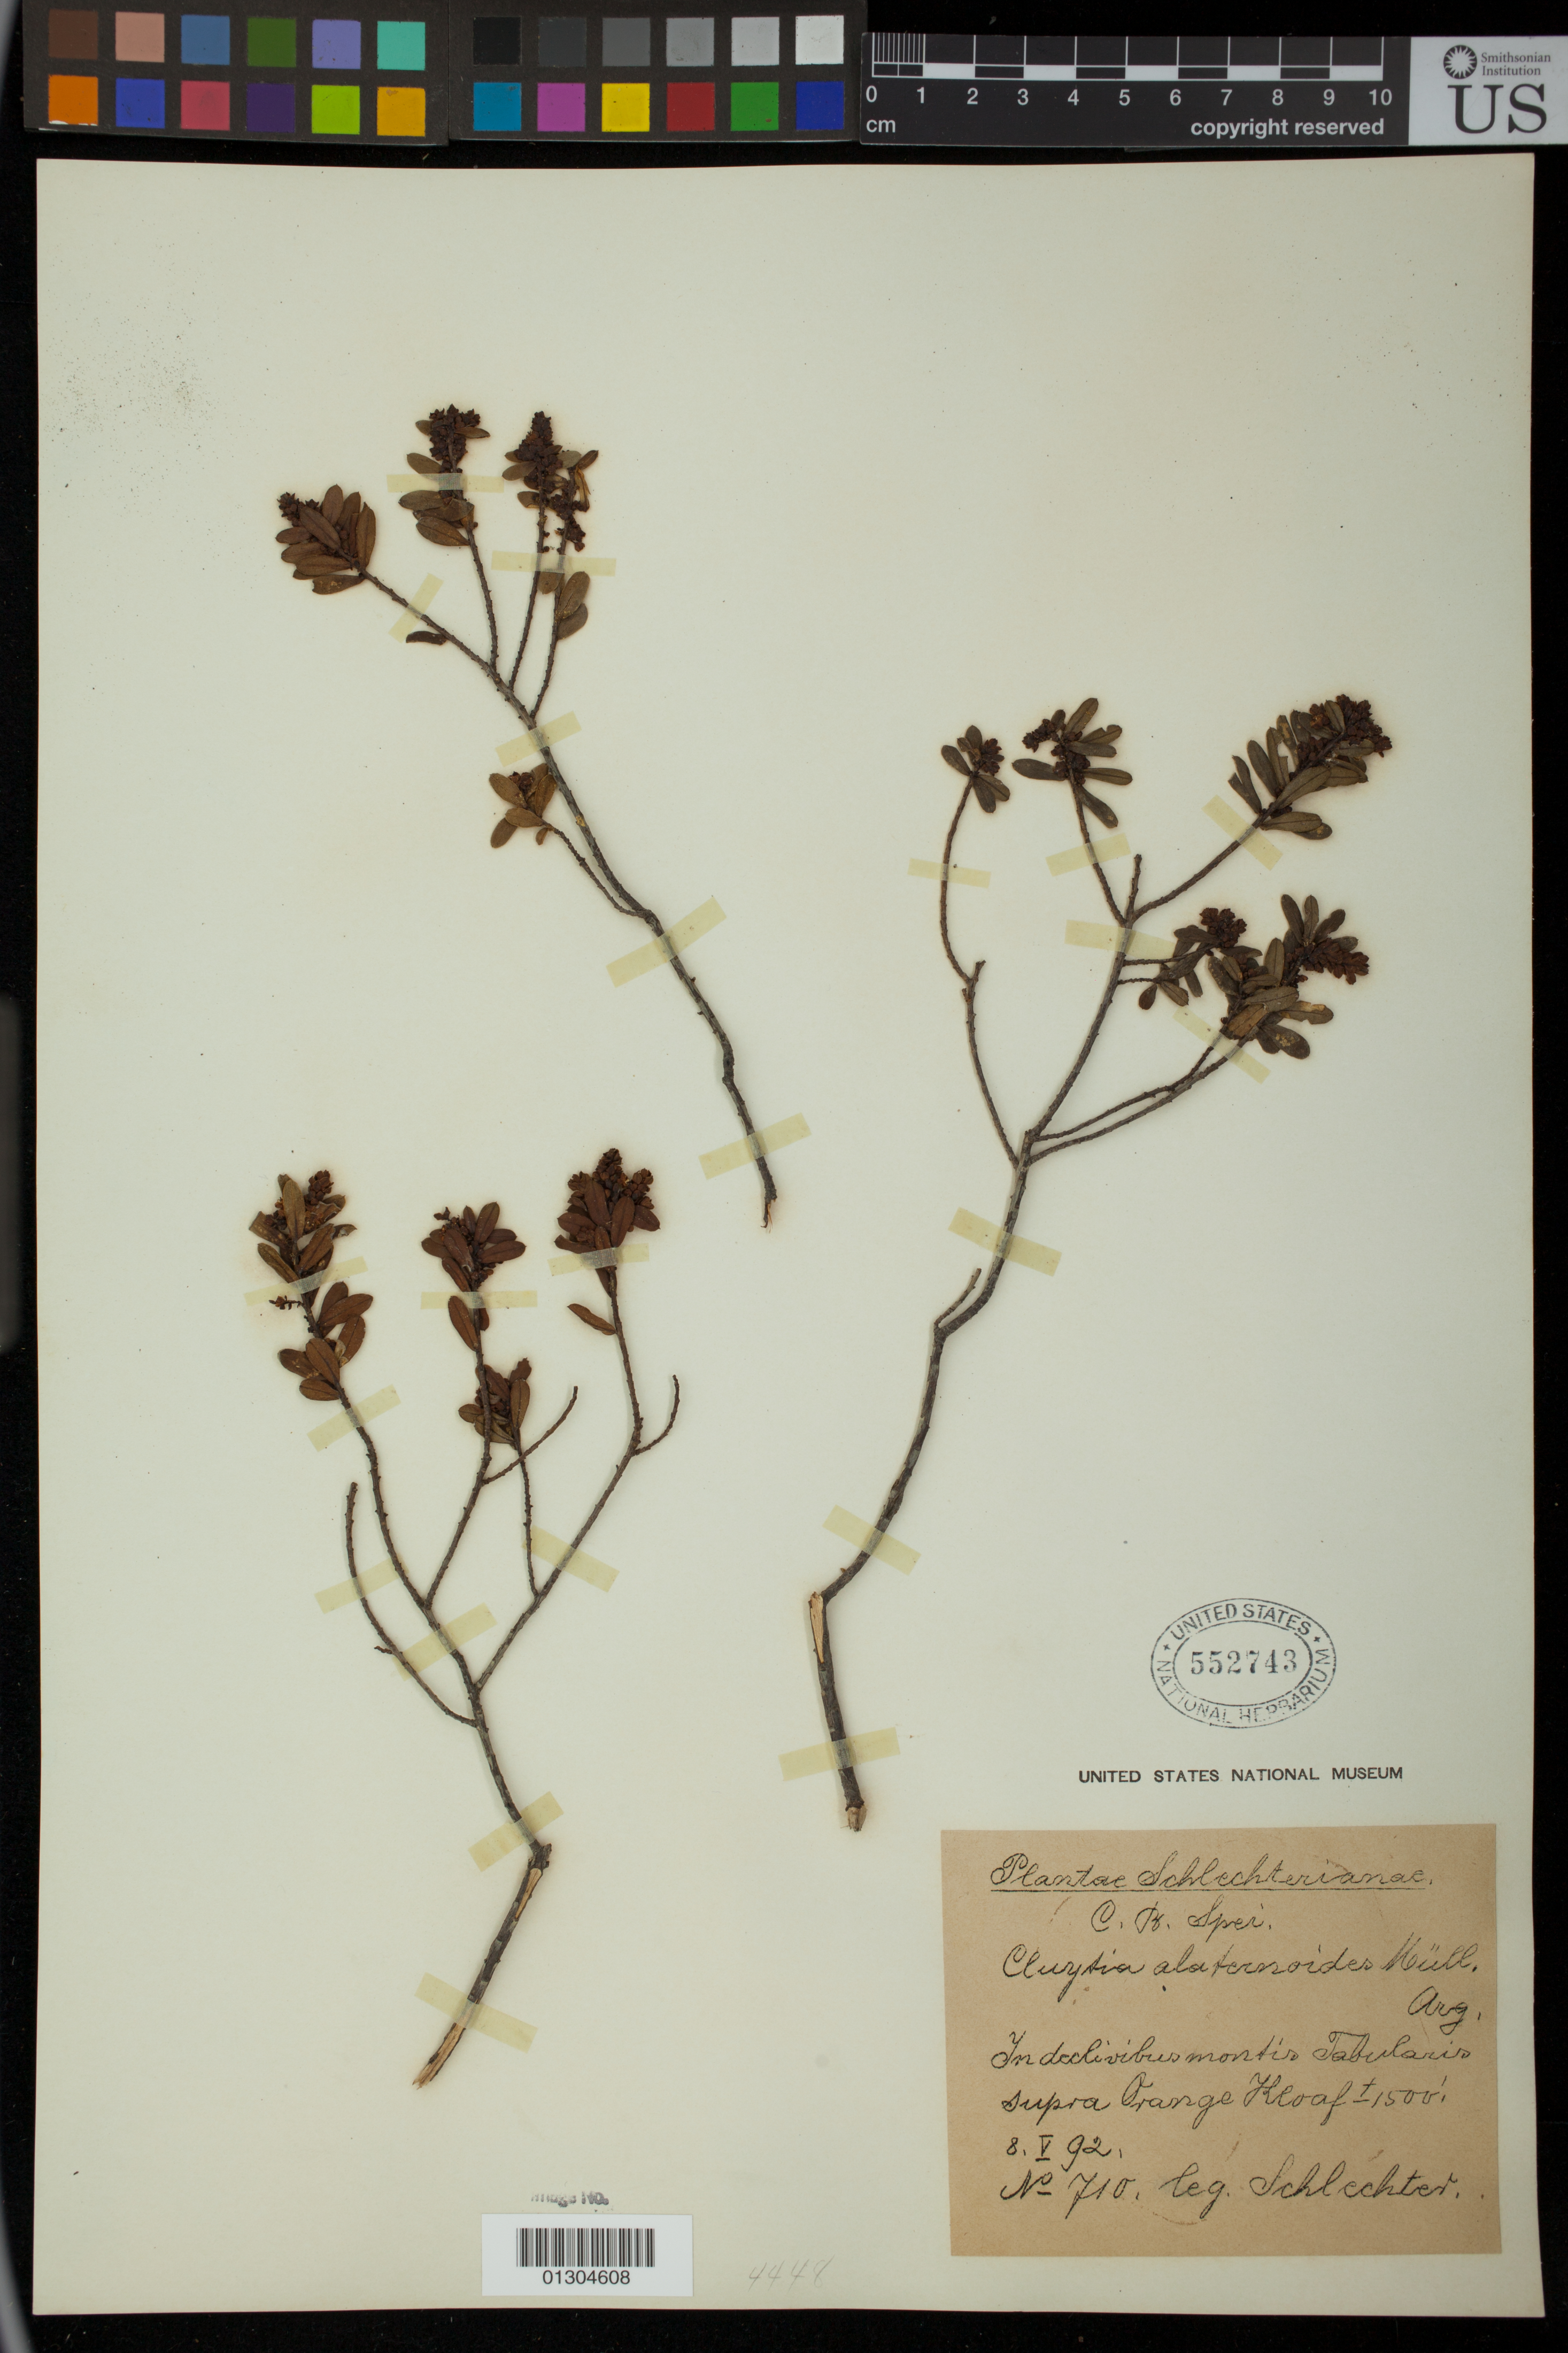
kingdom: Plantae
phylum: Tracheophyta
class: Magnoliopsida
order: Malpighiales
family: Peraceae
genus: Clutia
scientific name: Clutia alaternoides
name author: L.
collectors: Schlechter, --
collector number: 710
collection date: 1892-05-08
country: South Africa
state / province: Western Cape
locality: supra Orange Kloof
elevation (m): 457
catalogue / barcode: US 552743